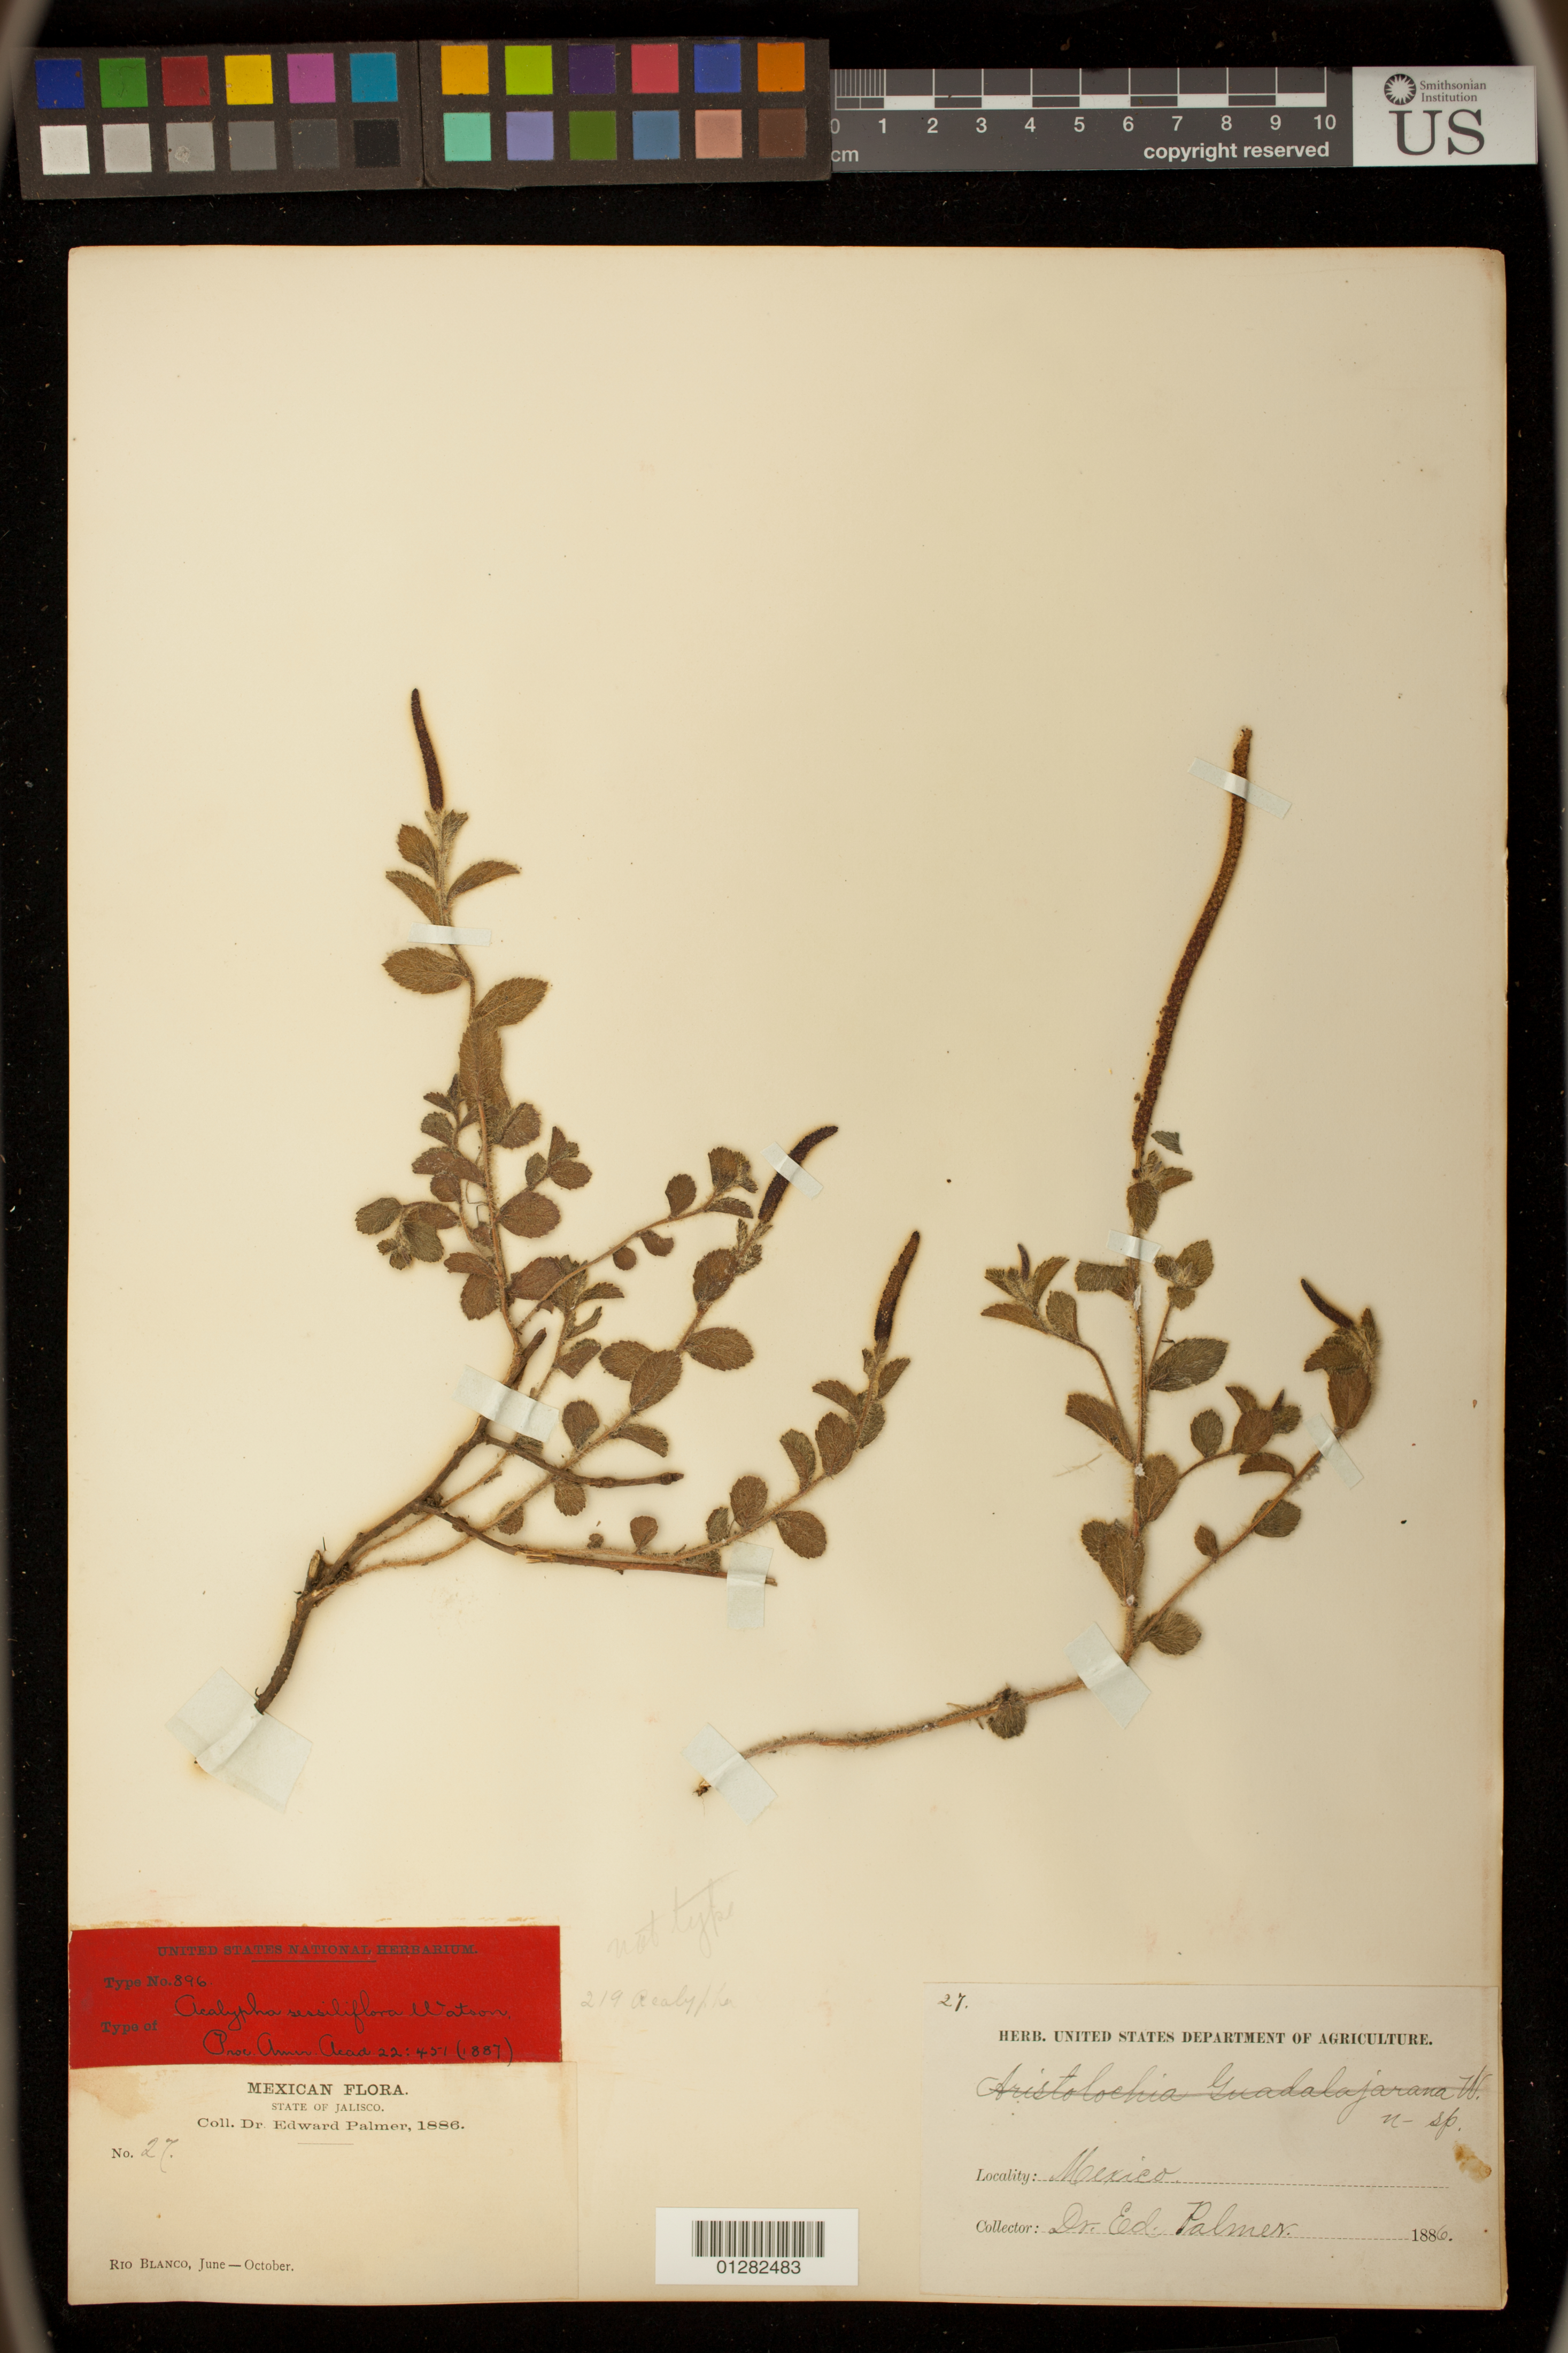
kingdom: Plantae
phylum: Tracheophyta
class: Magnoliopsida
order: Malpighiales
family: Euphorbiaceae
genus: Acalypha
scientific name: Acalypha sessilifolia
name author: S. Watson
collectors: E. Palmer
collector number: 27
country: Mexico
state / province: Jalisco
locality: Rio Blanco